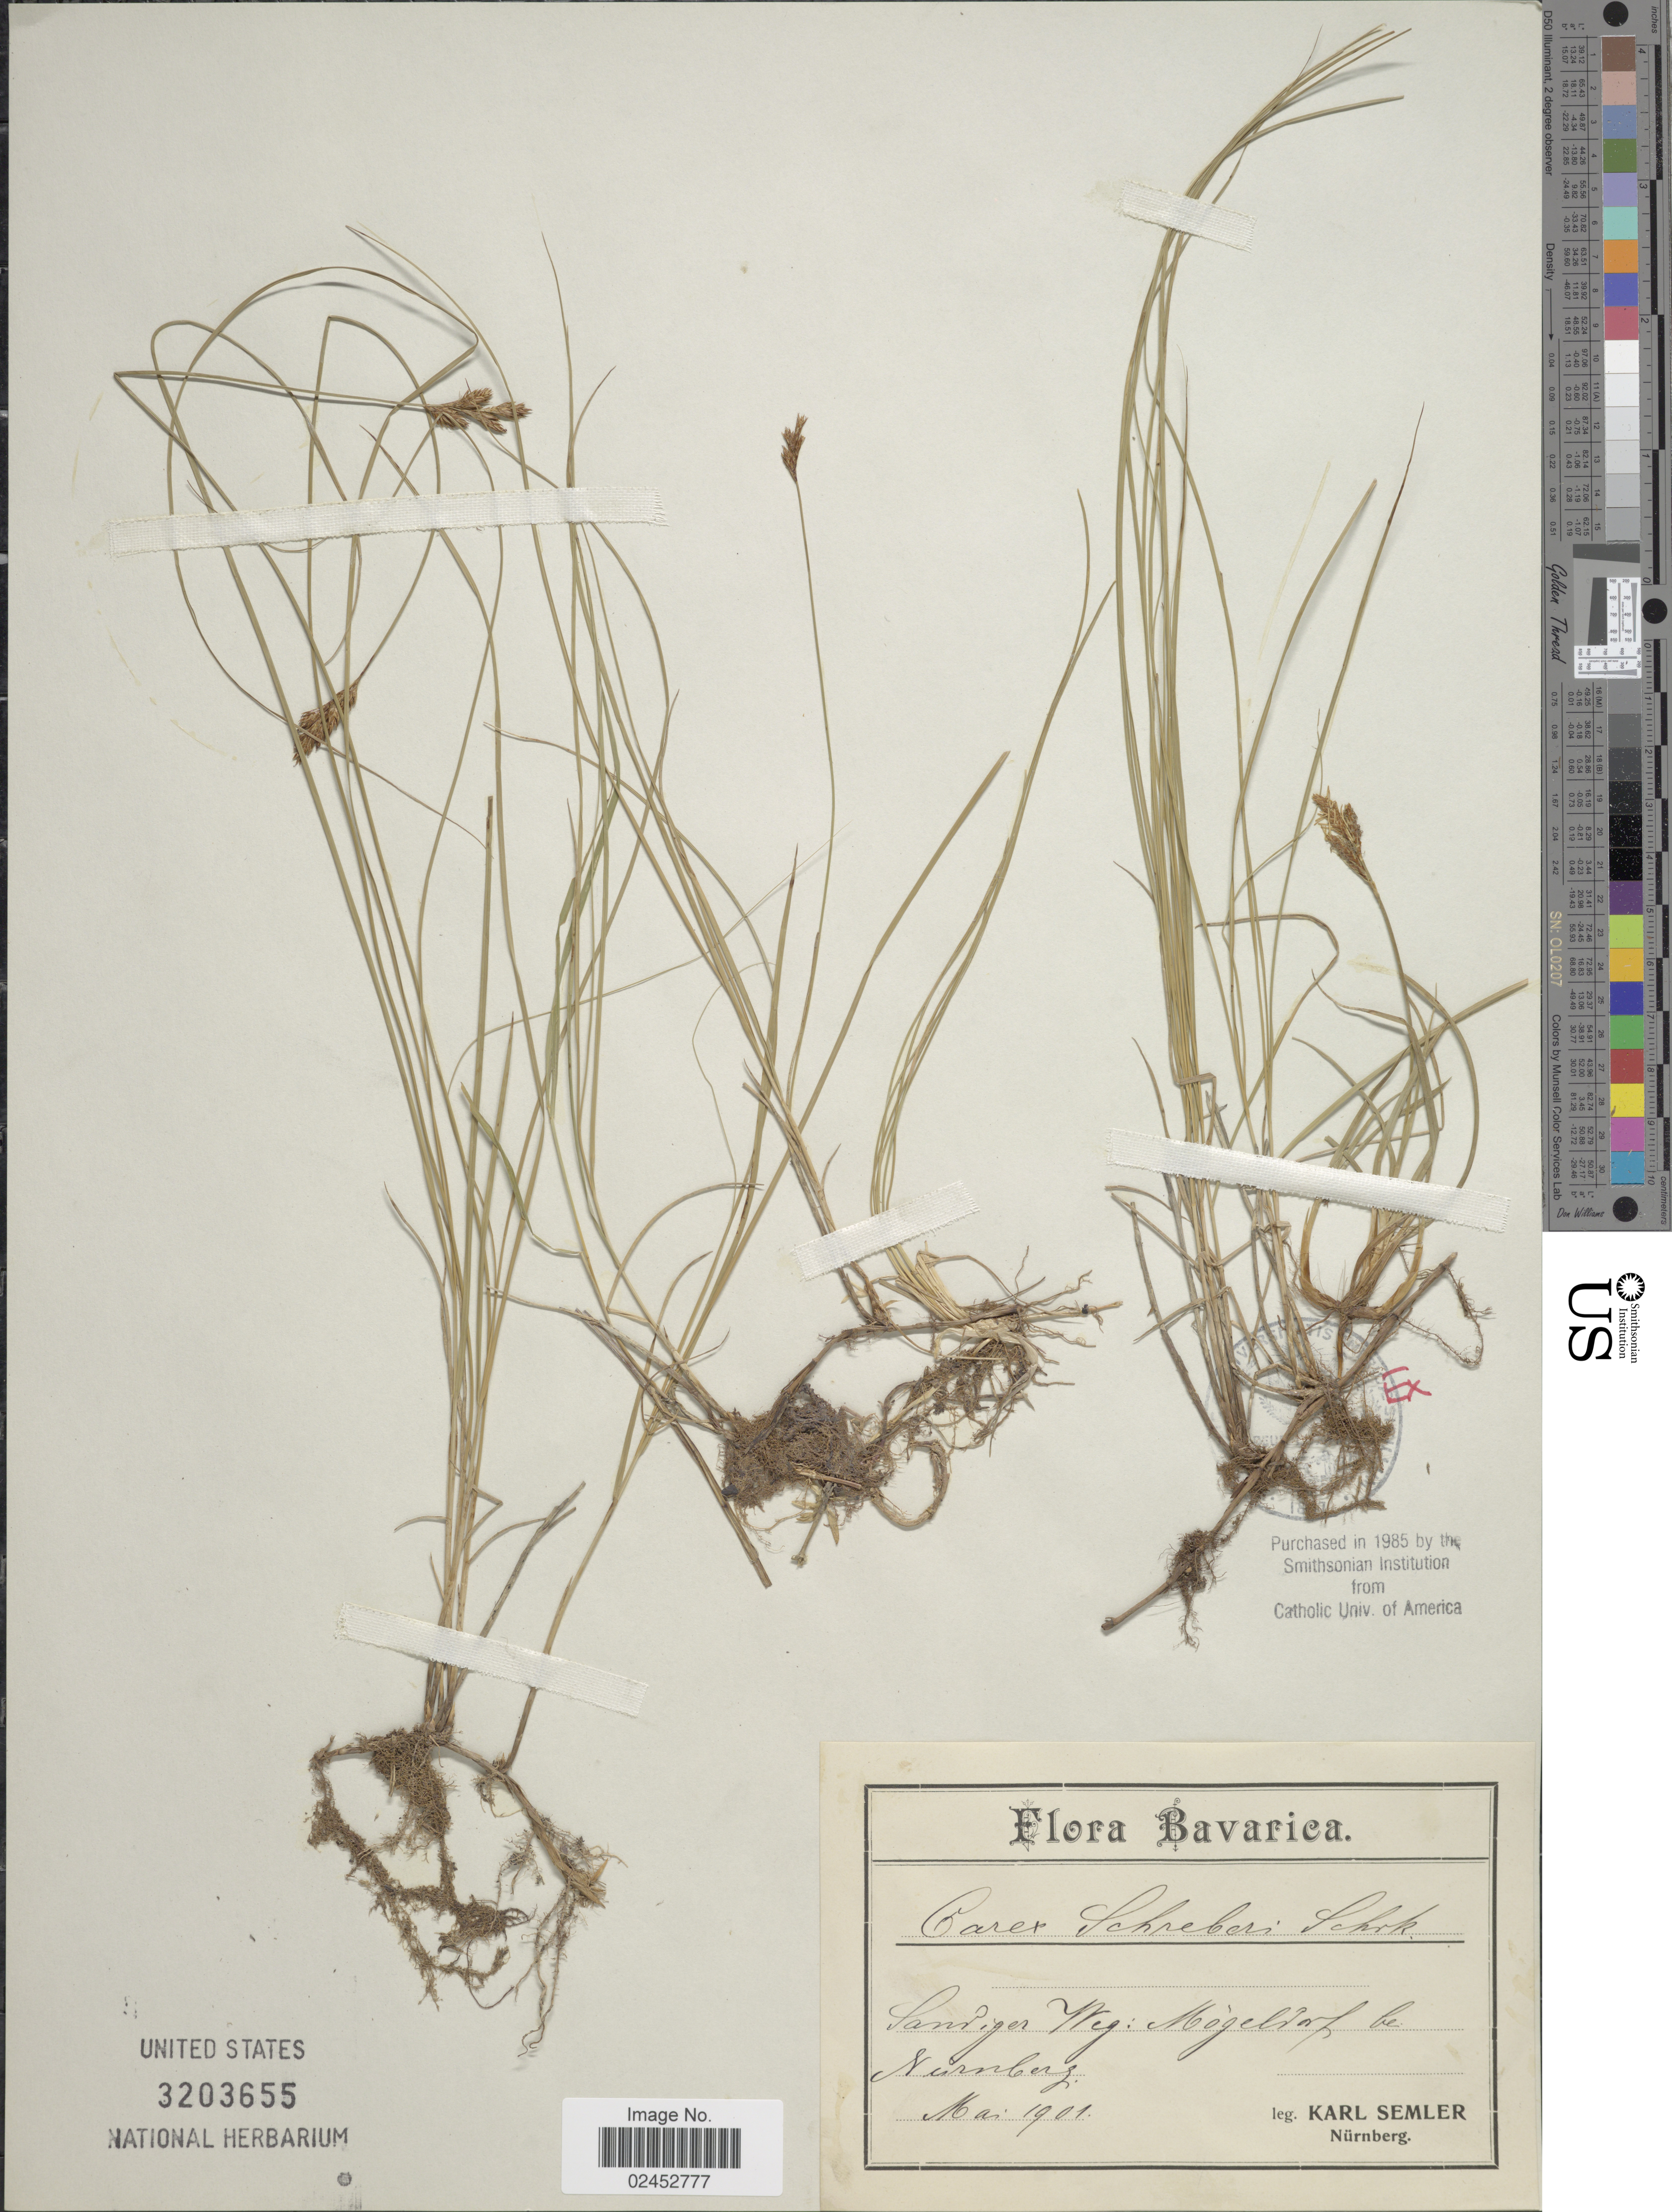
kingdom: Plantae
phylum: Tracheophyta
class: Liliopsida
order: Poales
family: Cyperaceae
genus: Carex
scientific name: Carex praecox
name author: Schreb.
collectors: K. Semler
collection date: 1901-05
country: Germany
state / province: Bayern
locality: Bavarica, Sandigen Weg: Mogeldorf bei Nurnberg. [interpreted]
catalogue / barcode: US 3203655